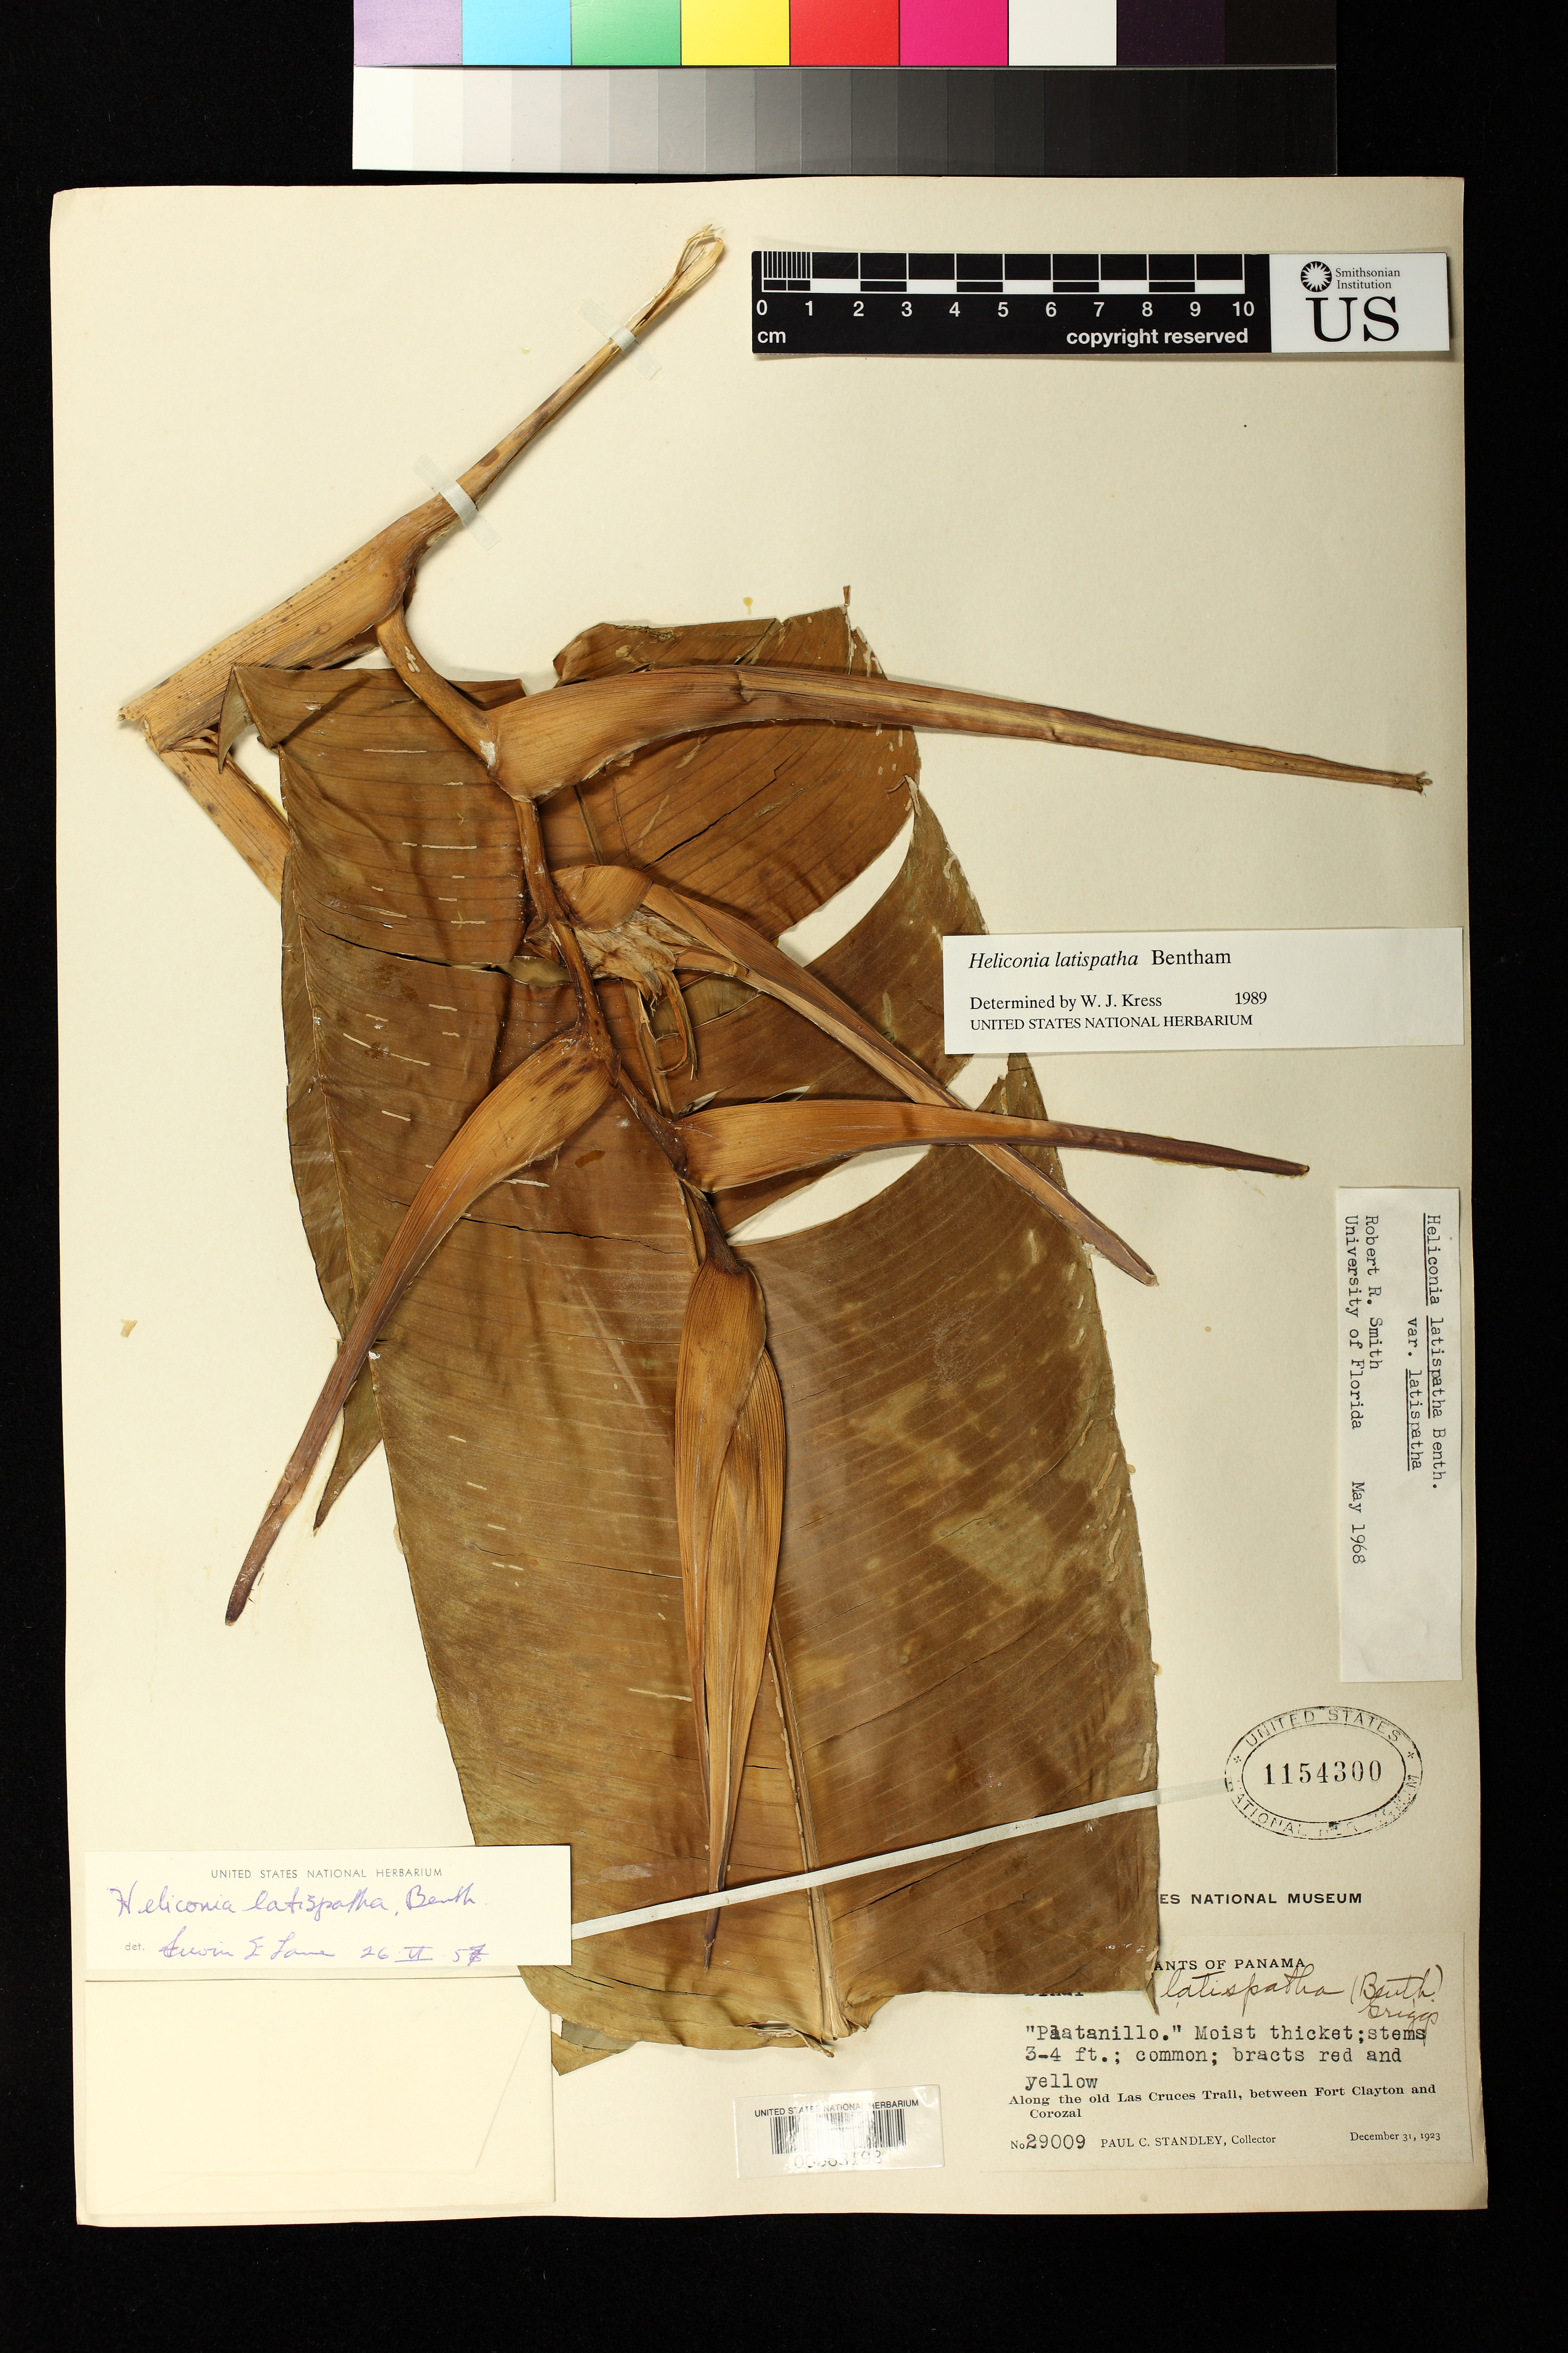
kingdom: Plantae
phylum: Tracheophyta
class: Liliopsida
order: Zingiberales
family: Heliconiaceae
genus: Heliconia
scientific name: Heliconia latispatha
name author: Benth.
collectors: P. C. Standley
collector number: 29009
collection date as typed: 31 Dec 1923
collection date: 1923-12-31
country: Panama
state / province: Panamá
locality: Along the old Las Cruces Trail, between Fort Clayton and Corozal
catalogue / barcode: US 1154300